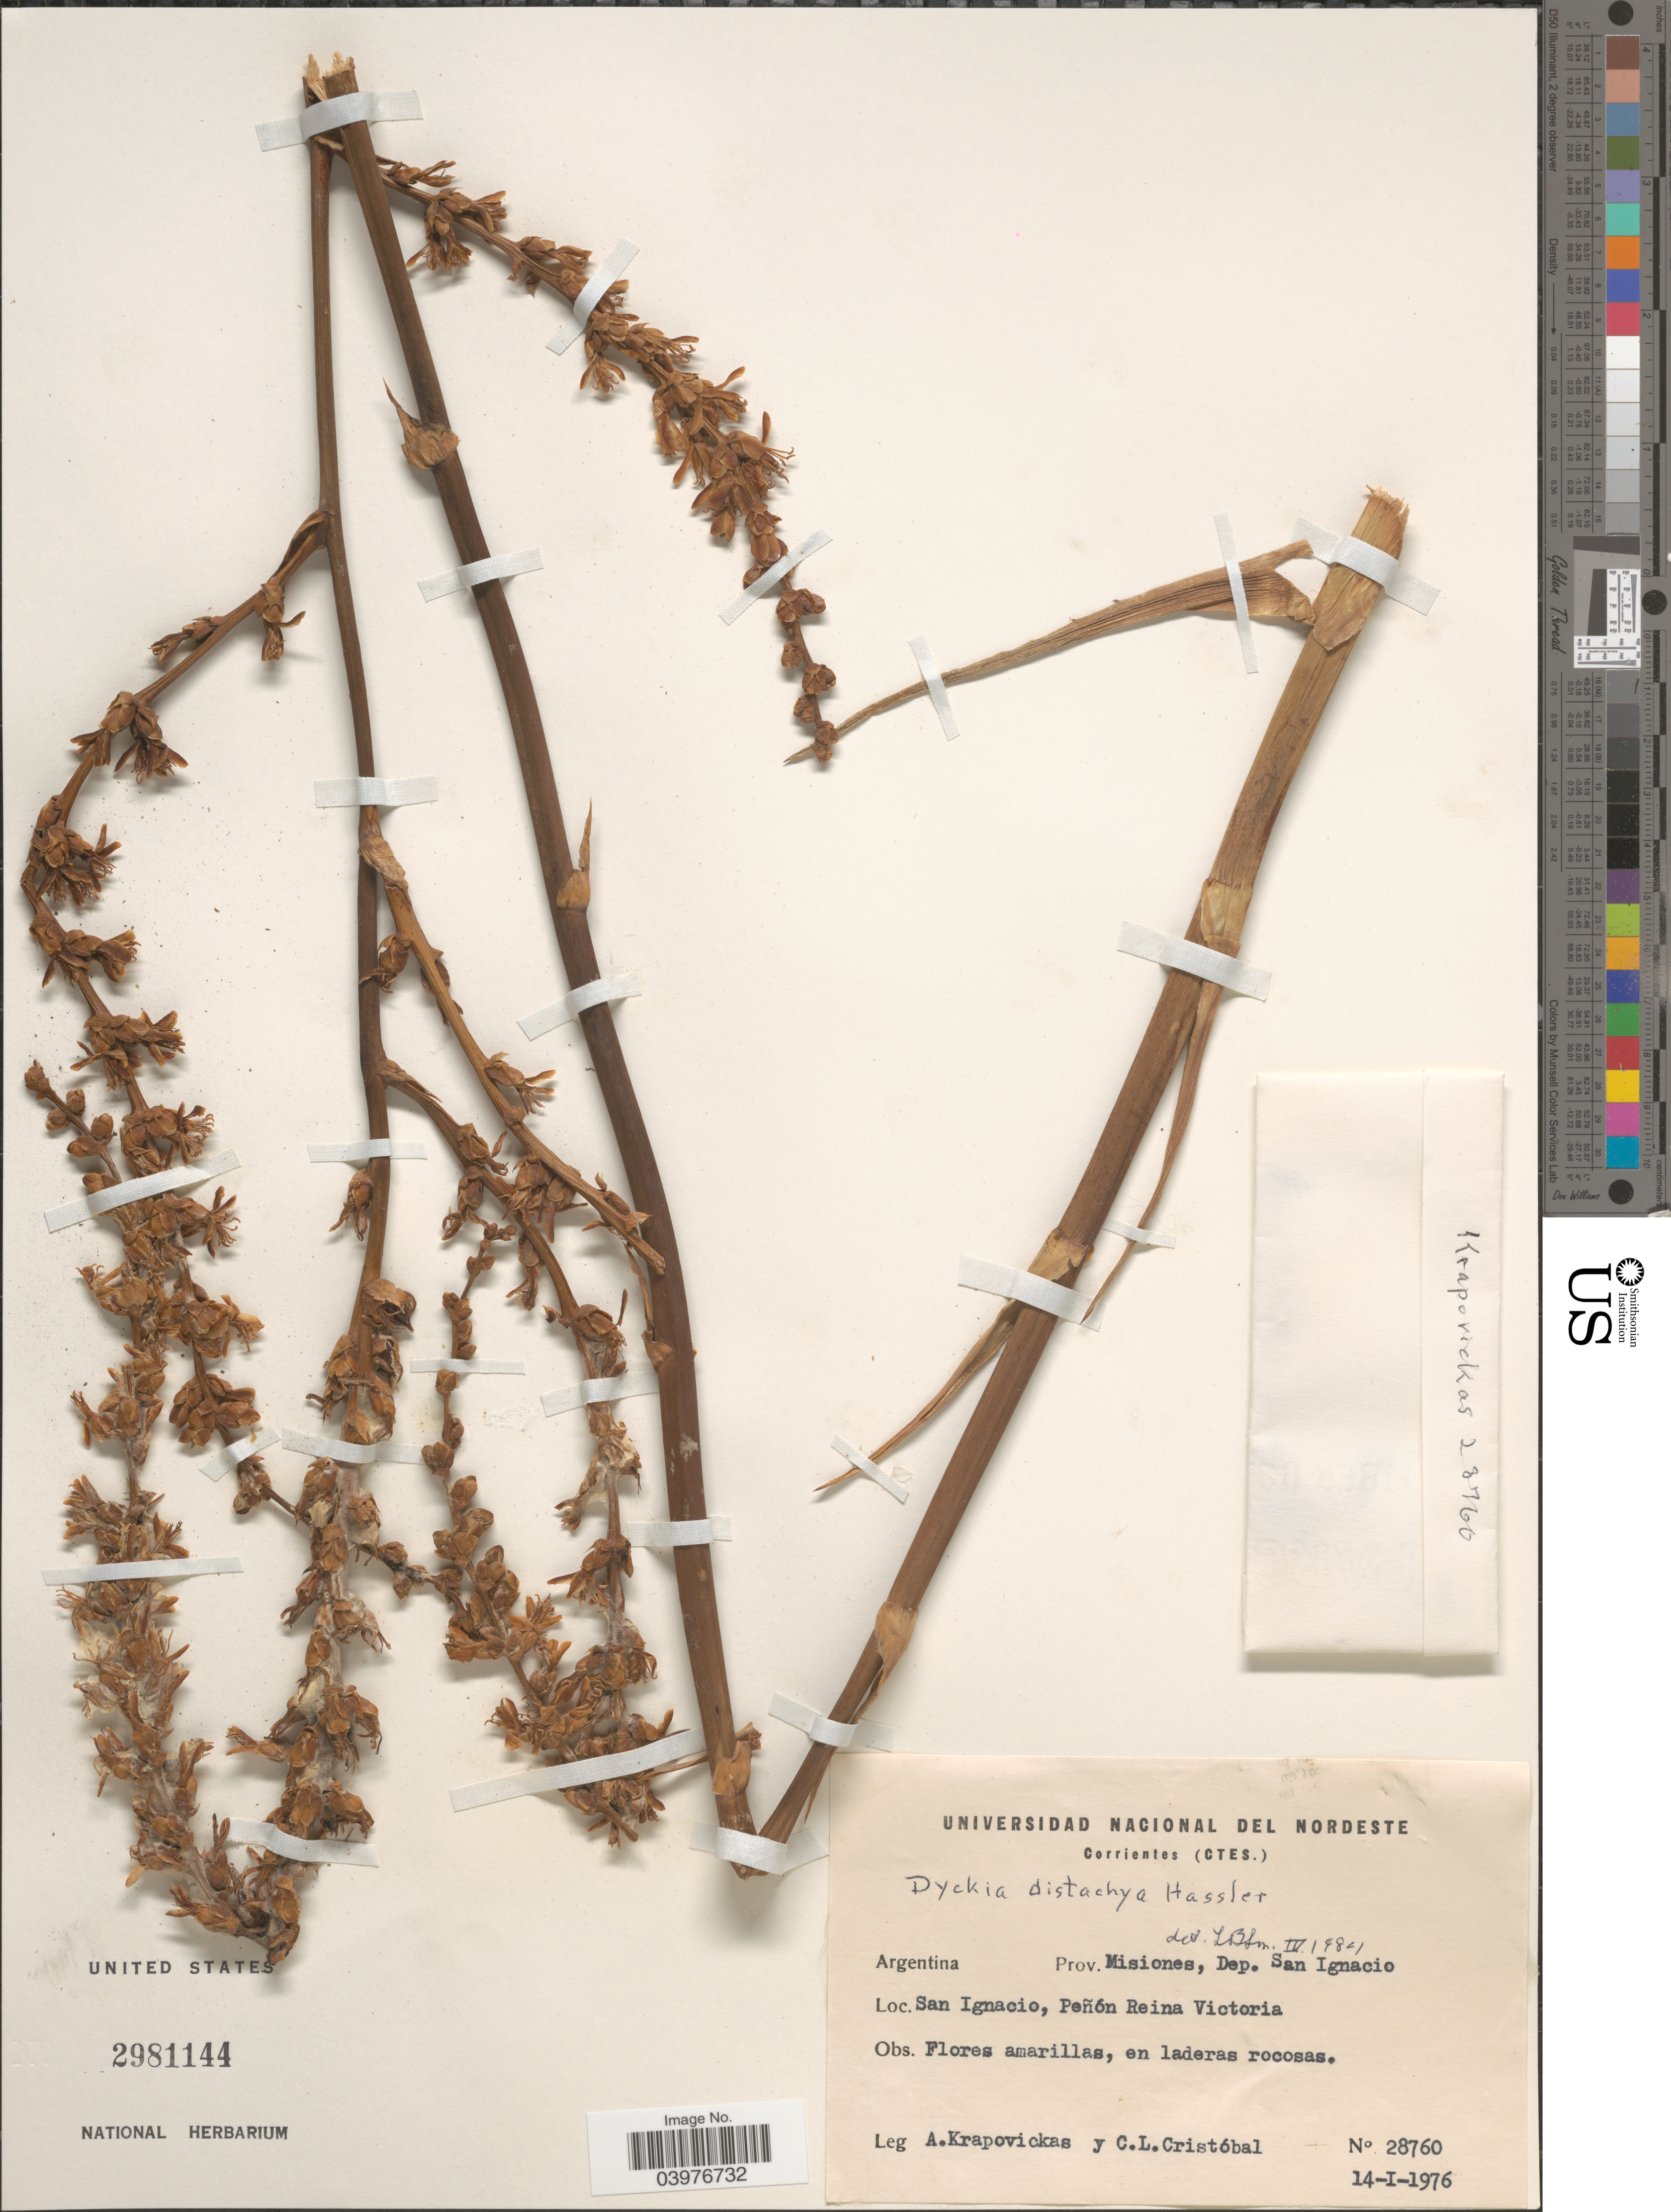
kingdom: Plantae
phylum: Tracheophyta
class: Liliopsida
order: Poales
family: Bromeliaceae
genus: Dyckia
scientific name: Dyckia crocea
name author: L.B. Sm.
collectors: A. Krapovickas & C. Cristobal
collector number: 28760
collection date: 1976-01-14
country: Argentina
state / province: Misiones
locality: Dep. San Ignacio. San Ignacio, Peñón Reina Victoria.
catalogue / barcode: US 2981144